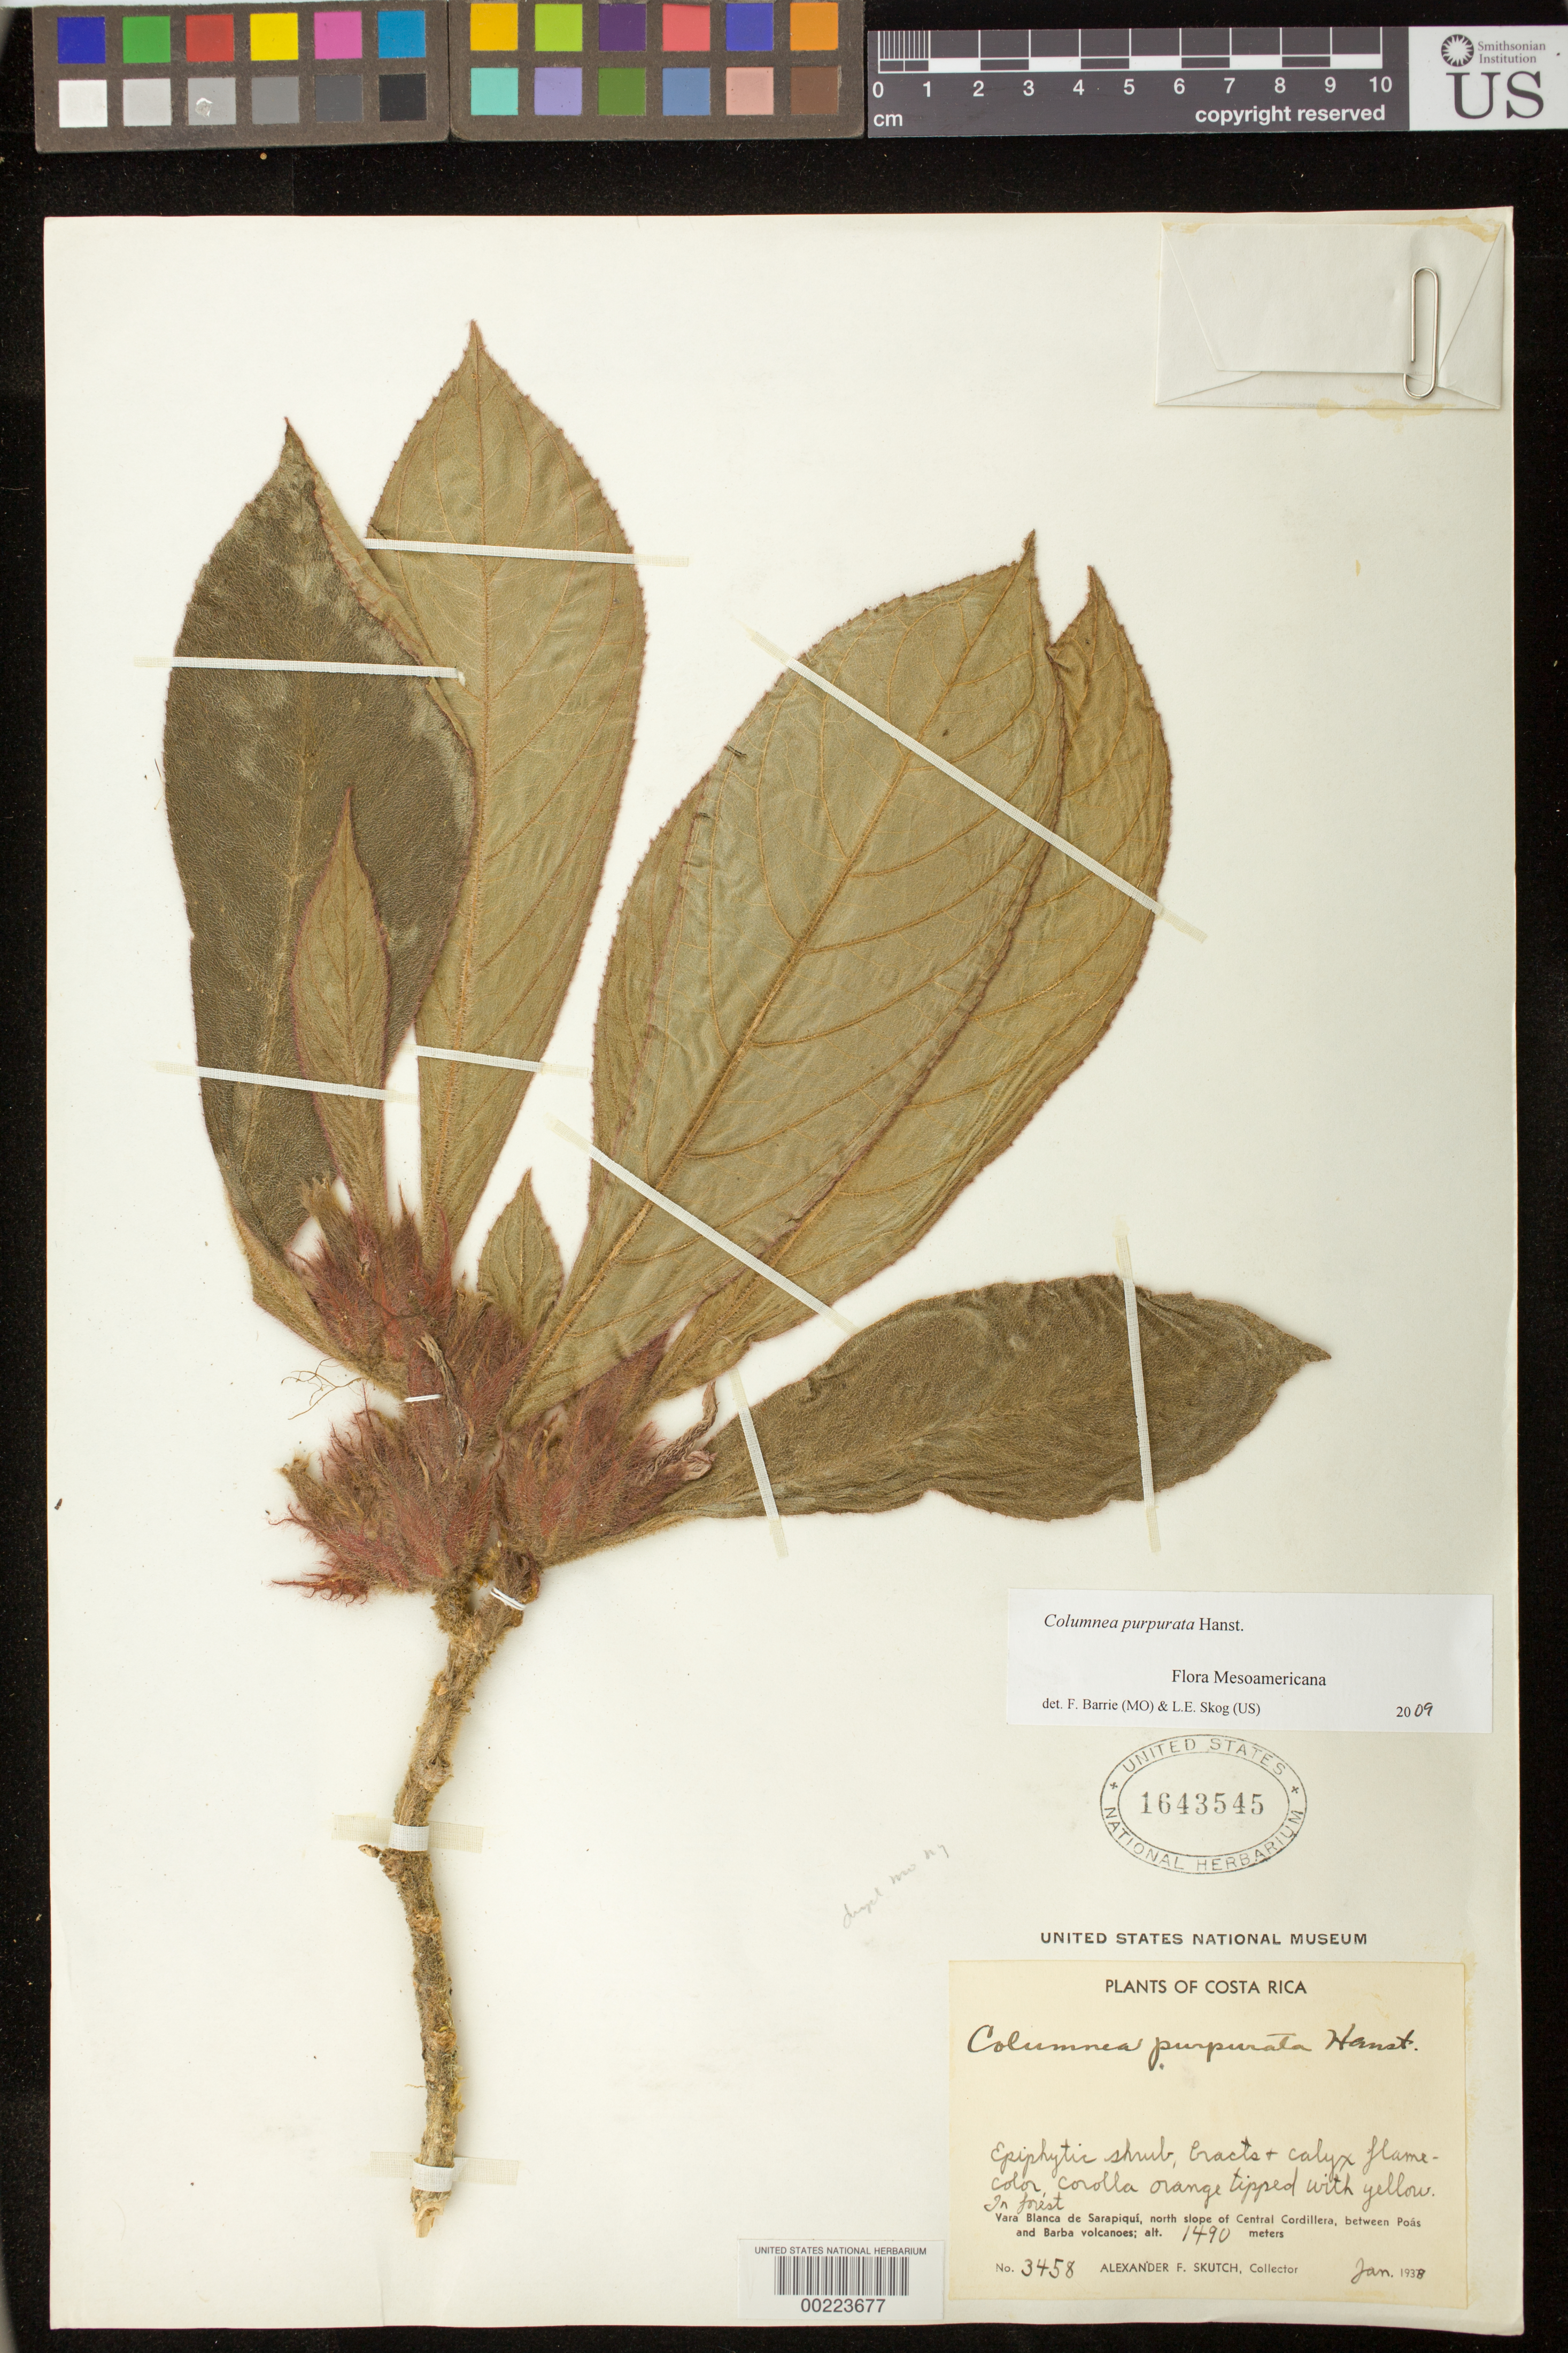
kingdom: Plantae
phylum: Tracheophyta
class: Magnoliopsida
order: Lamiales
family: Gesneriaceae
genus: Columnea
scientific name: Columnea purpurata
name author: Hanst.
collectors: A. F. Skutch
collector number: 3458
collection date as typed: Jan 1938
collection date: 1938-01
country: Costa Rica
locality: Vara Blanca de Sarapiqui, north slope of Central Cordillera, between Poas and Barba volcanoes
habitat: In forest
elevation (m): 1490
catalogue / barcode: US 1643545